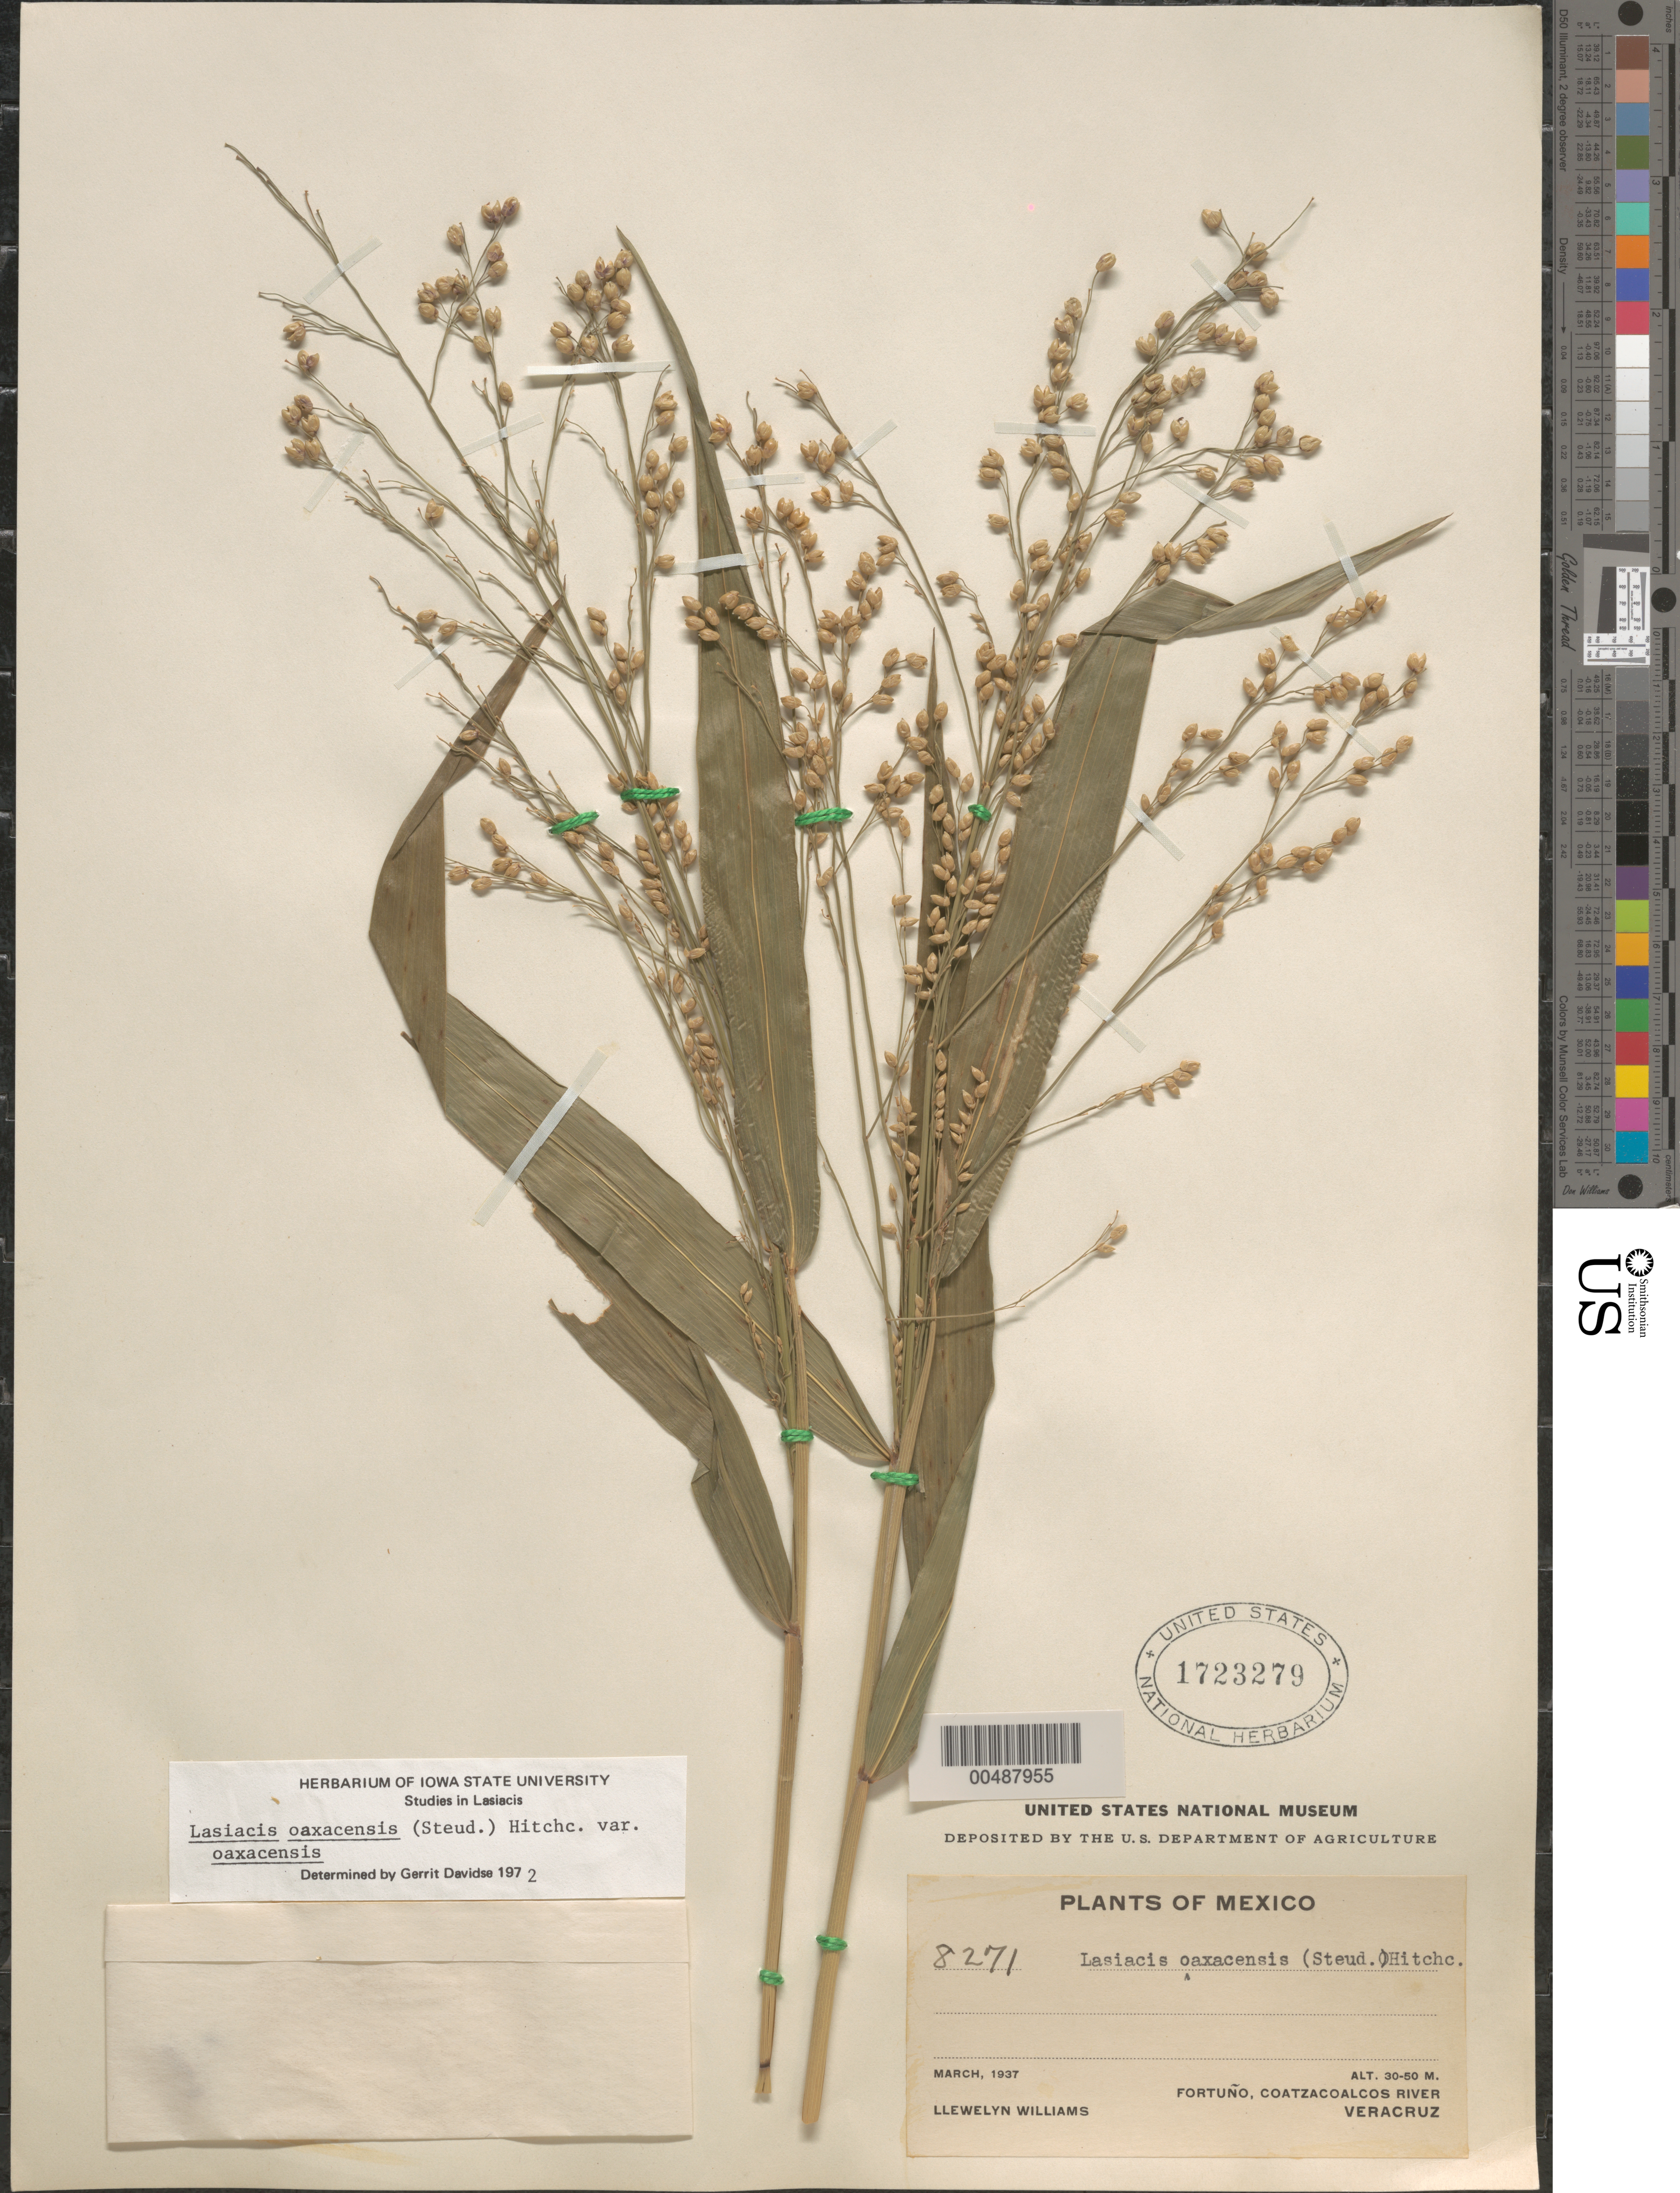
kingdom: Plantae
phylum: Tracheophyta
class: Liliopsida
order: Poales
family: Poaceae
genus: Lasiacis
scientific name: Lasiacis oaxacensis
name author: (Steud.) Hitchc.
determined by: Davidse, Gerrit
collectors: Ll. Williams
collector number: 8271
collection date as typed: Mar 1937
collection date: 1937-03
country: Mexico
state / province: Veracruz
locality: Fortu¤o, Coatzacoalcos river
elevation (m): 30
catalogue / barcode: US 1723279